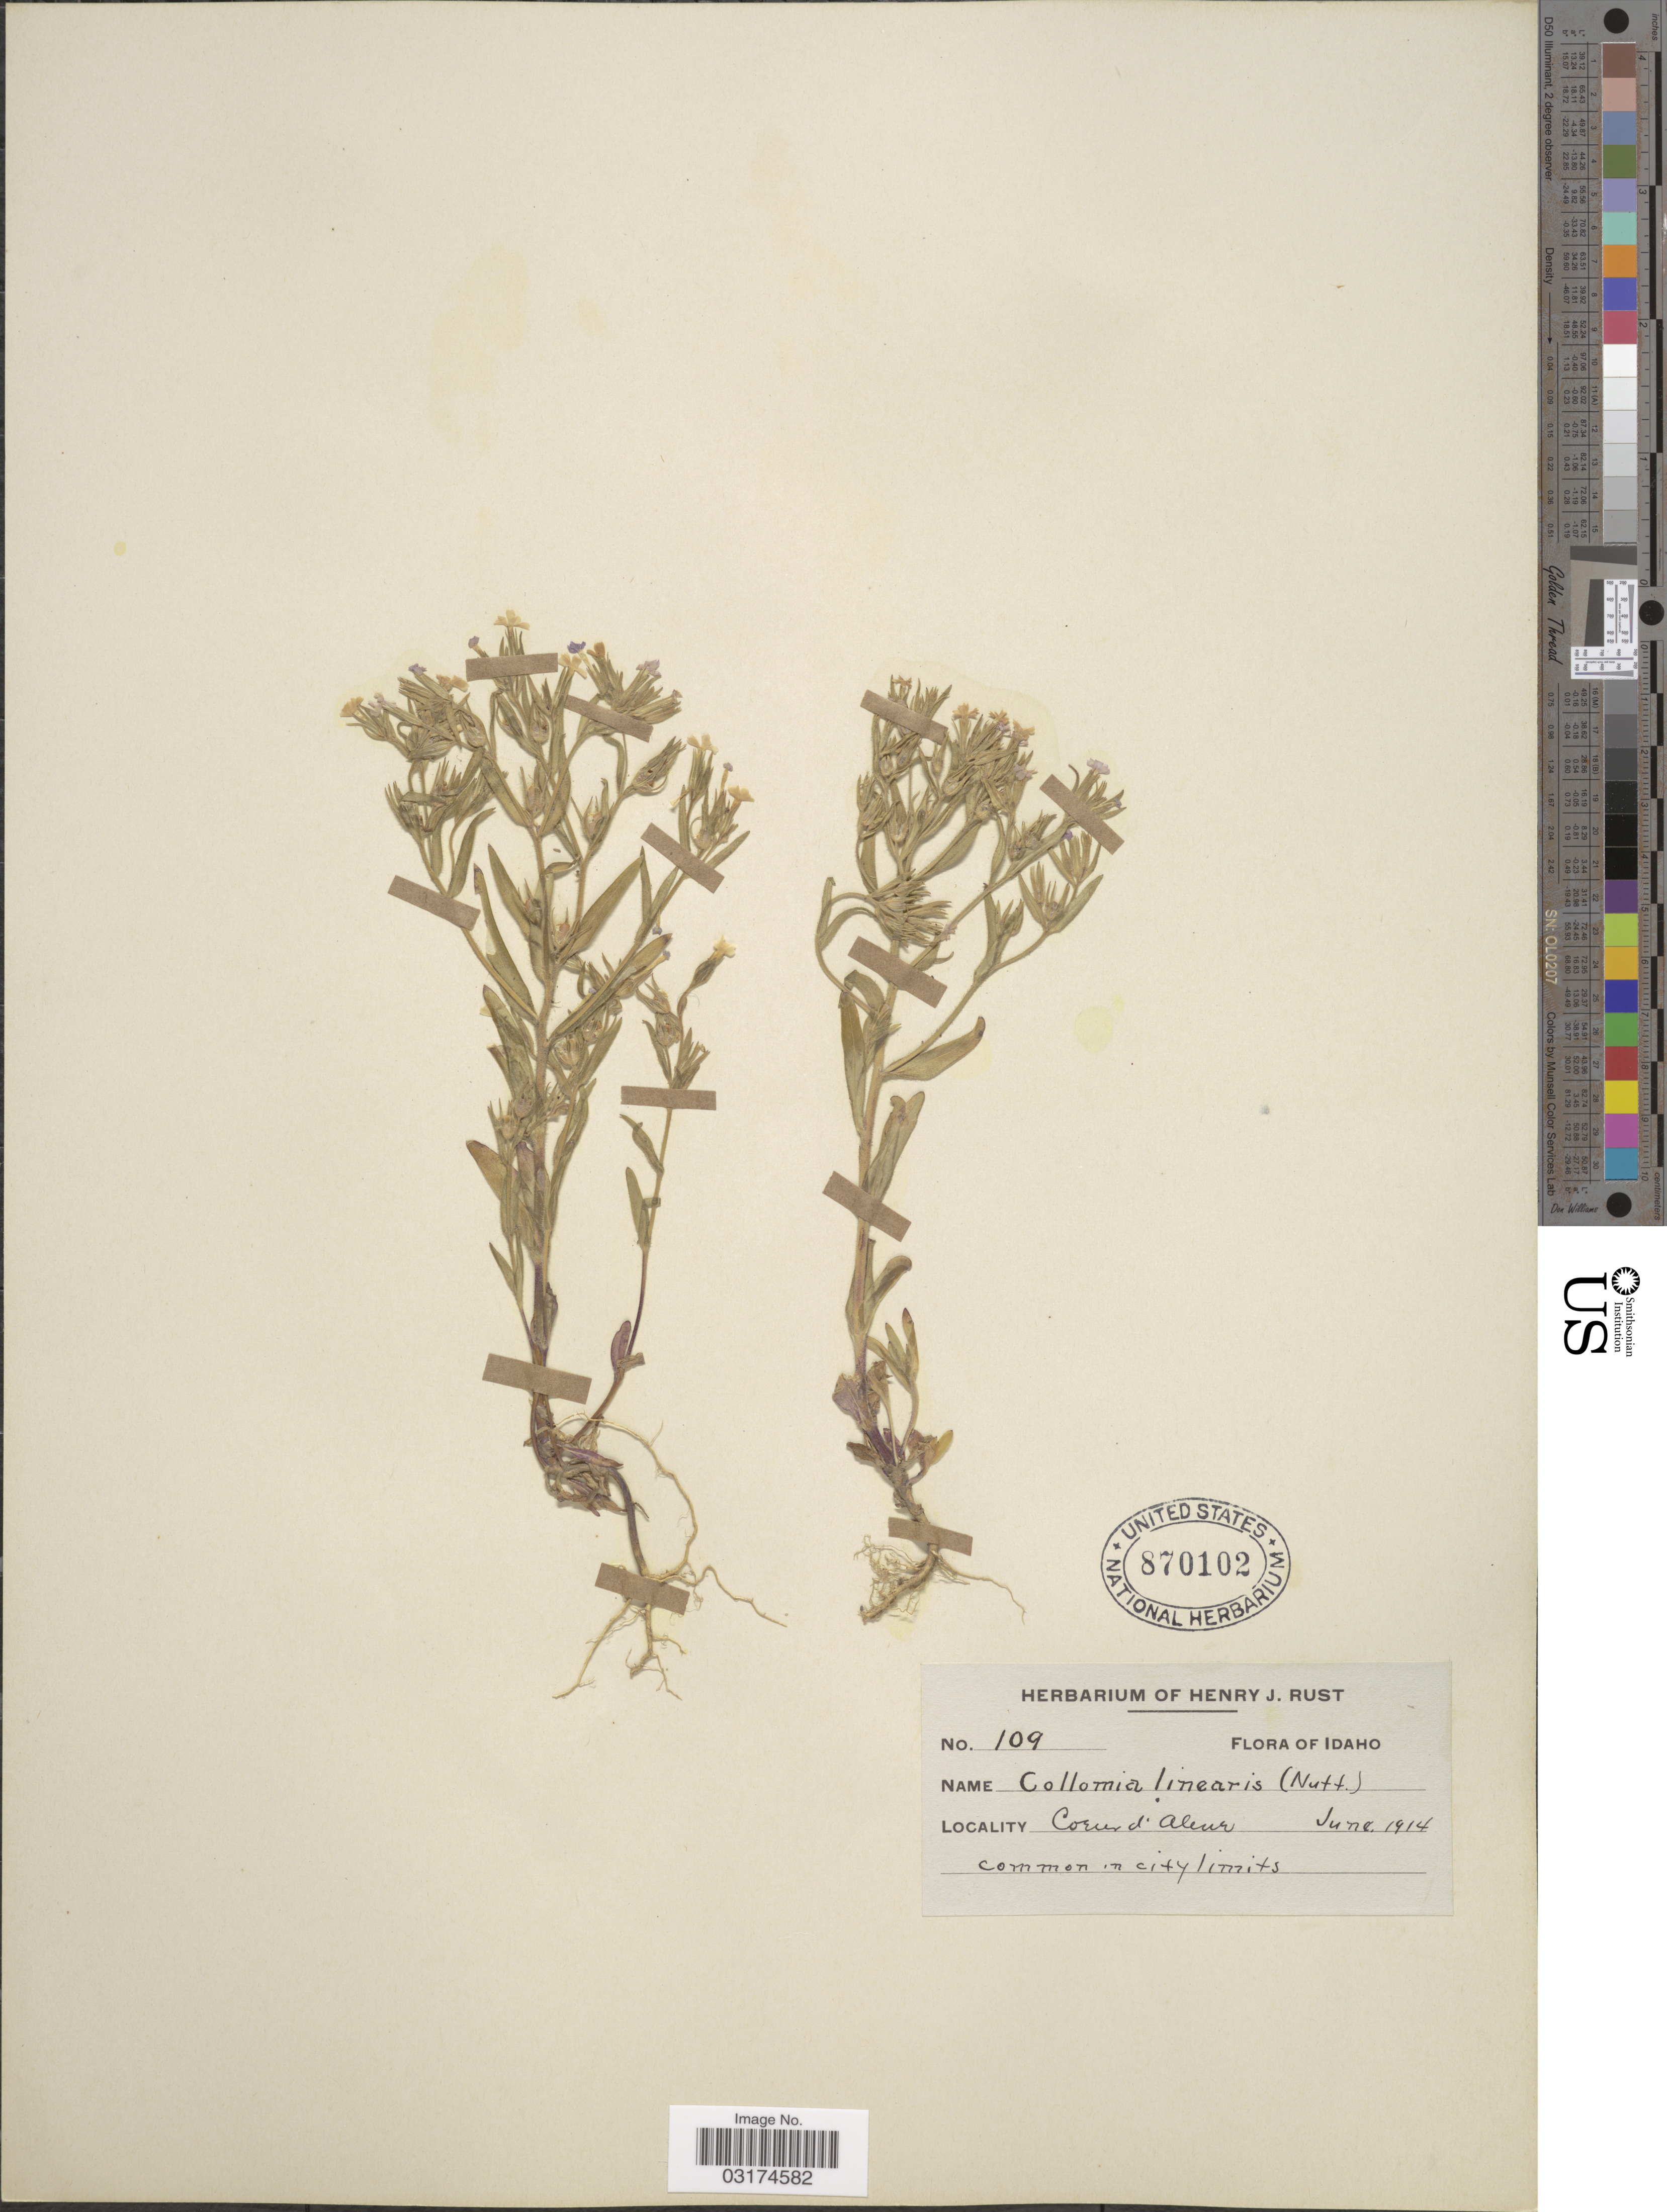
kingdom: Plantae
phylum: Tracheophyta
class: Magnoliopsida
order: Ericales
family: Polemoniaceae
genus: Collomia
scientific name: Collomia linearis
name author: Nutt.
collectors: ex herb. Henry J. Rust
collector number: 109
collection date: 1914-06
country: United States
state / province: Idaho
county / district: Kootenai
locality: Cœur d' Alene.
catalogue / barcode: US 870102